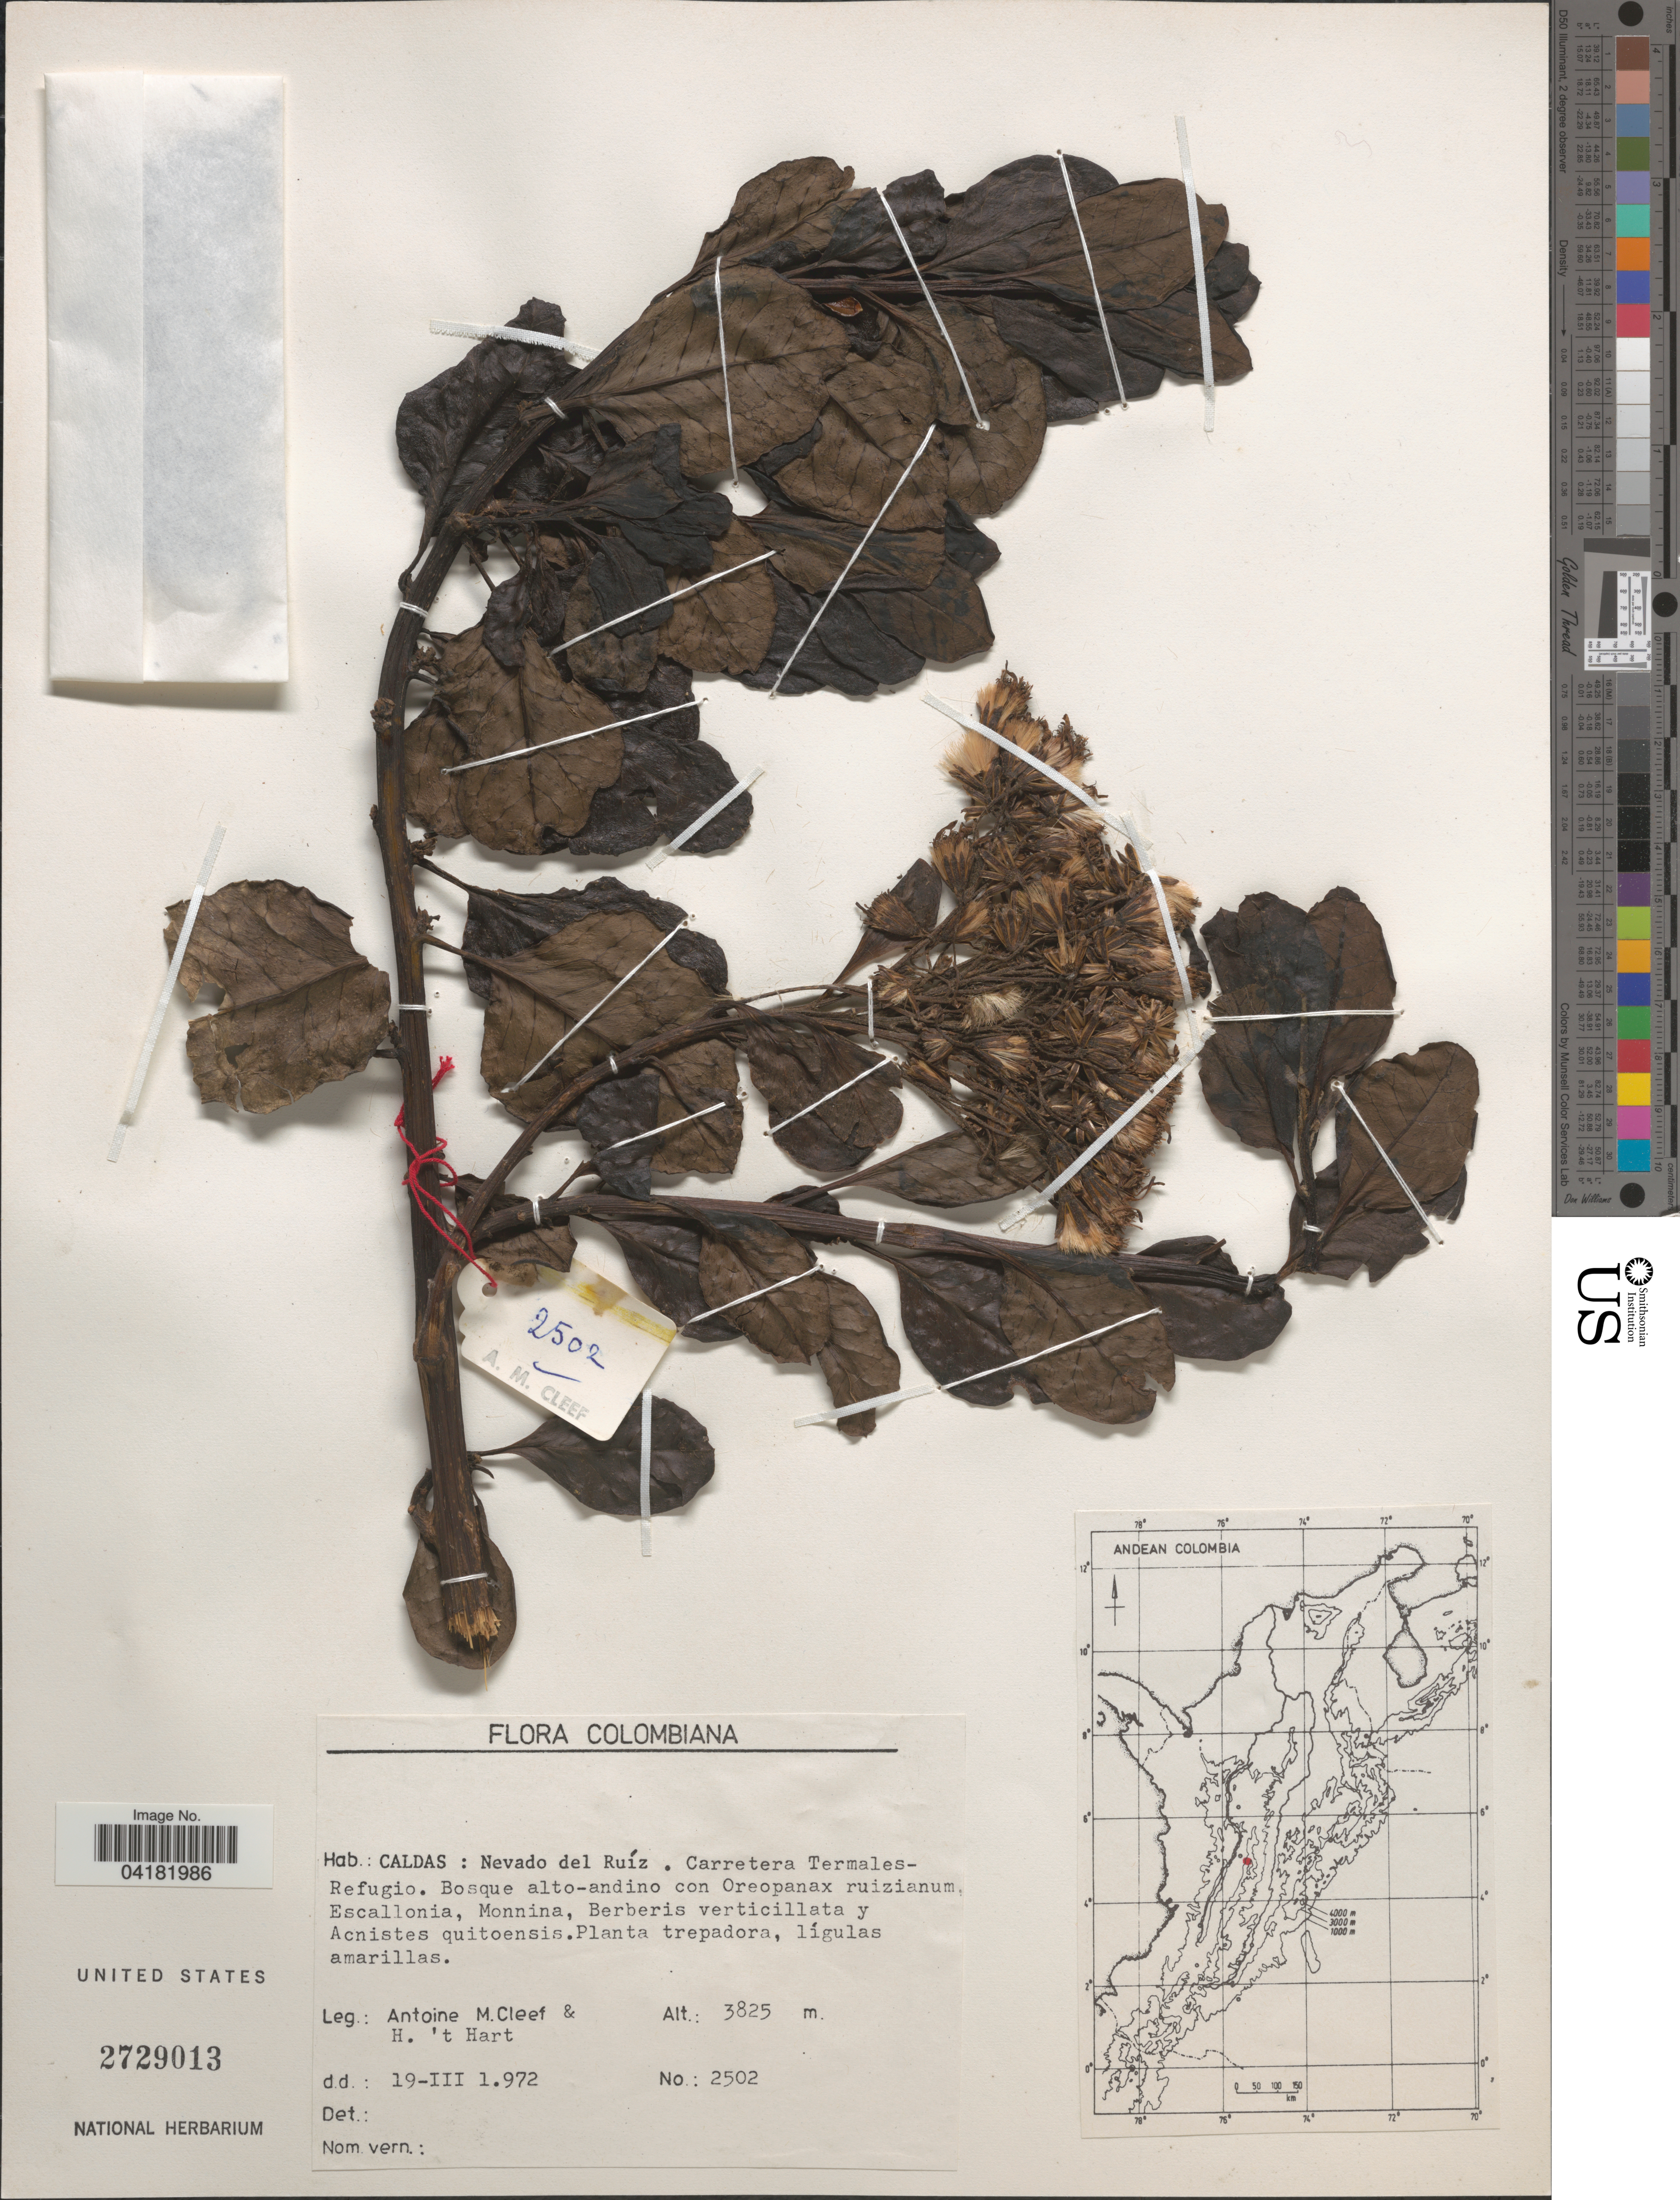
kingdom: Plantae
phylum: Tracheophyta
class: Magnoliopsida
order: Asterales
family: Asteraceae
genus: Pentacalia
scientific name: Pentacalia sylvicola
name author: (Greenm.) Cuatrec.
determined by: Ávila, F. A.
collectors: A. M. Cleef & H. T. Hart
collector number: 2502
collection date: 1972-03-19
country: Colombia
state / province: Caldas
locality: Colombiana. Nevado del Ruíz. Carretera Termales-Refugio.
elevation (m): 3825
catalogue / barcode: US 2729013